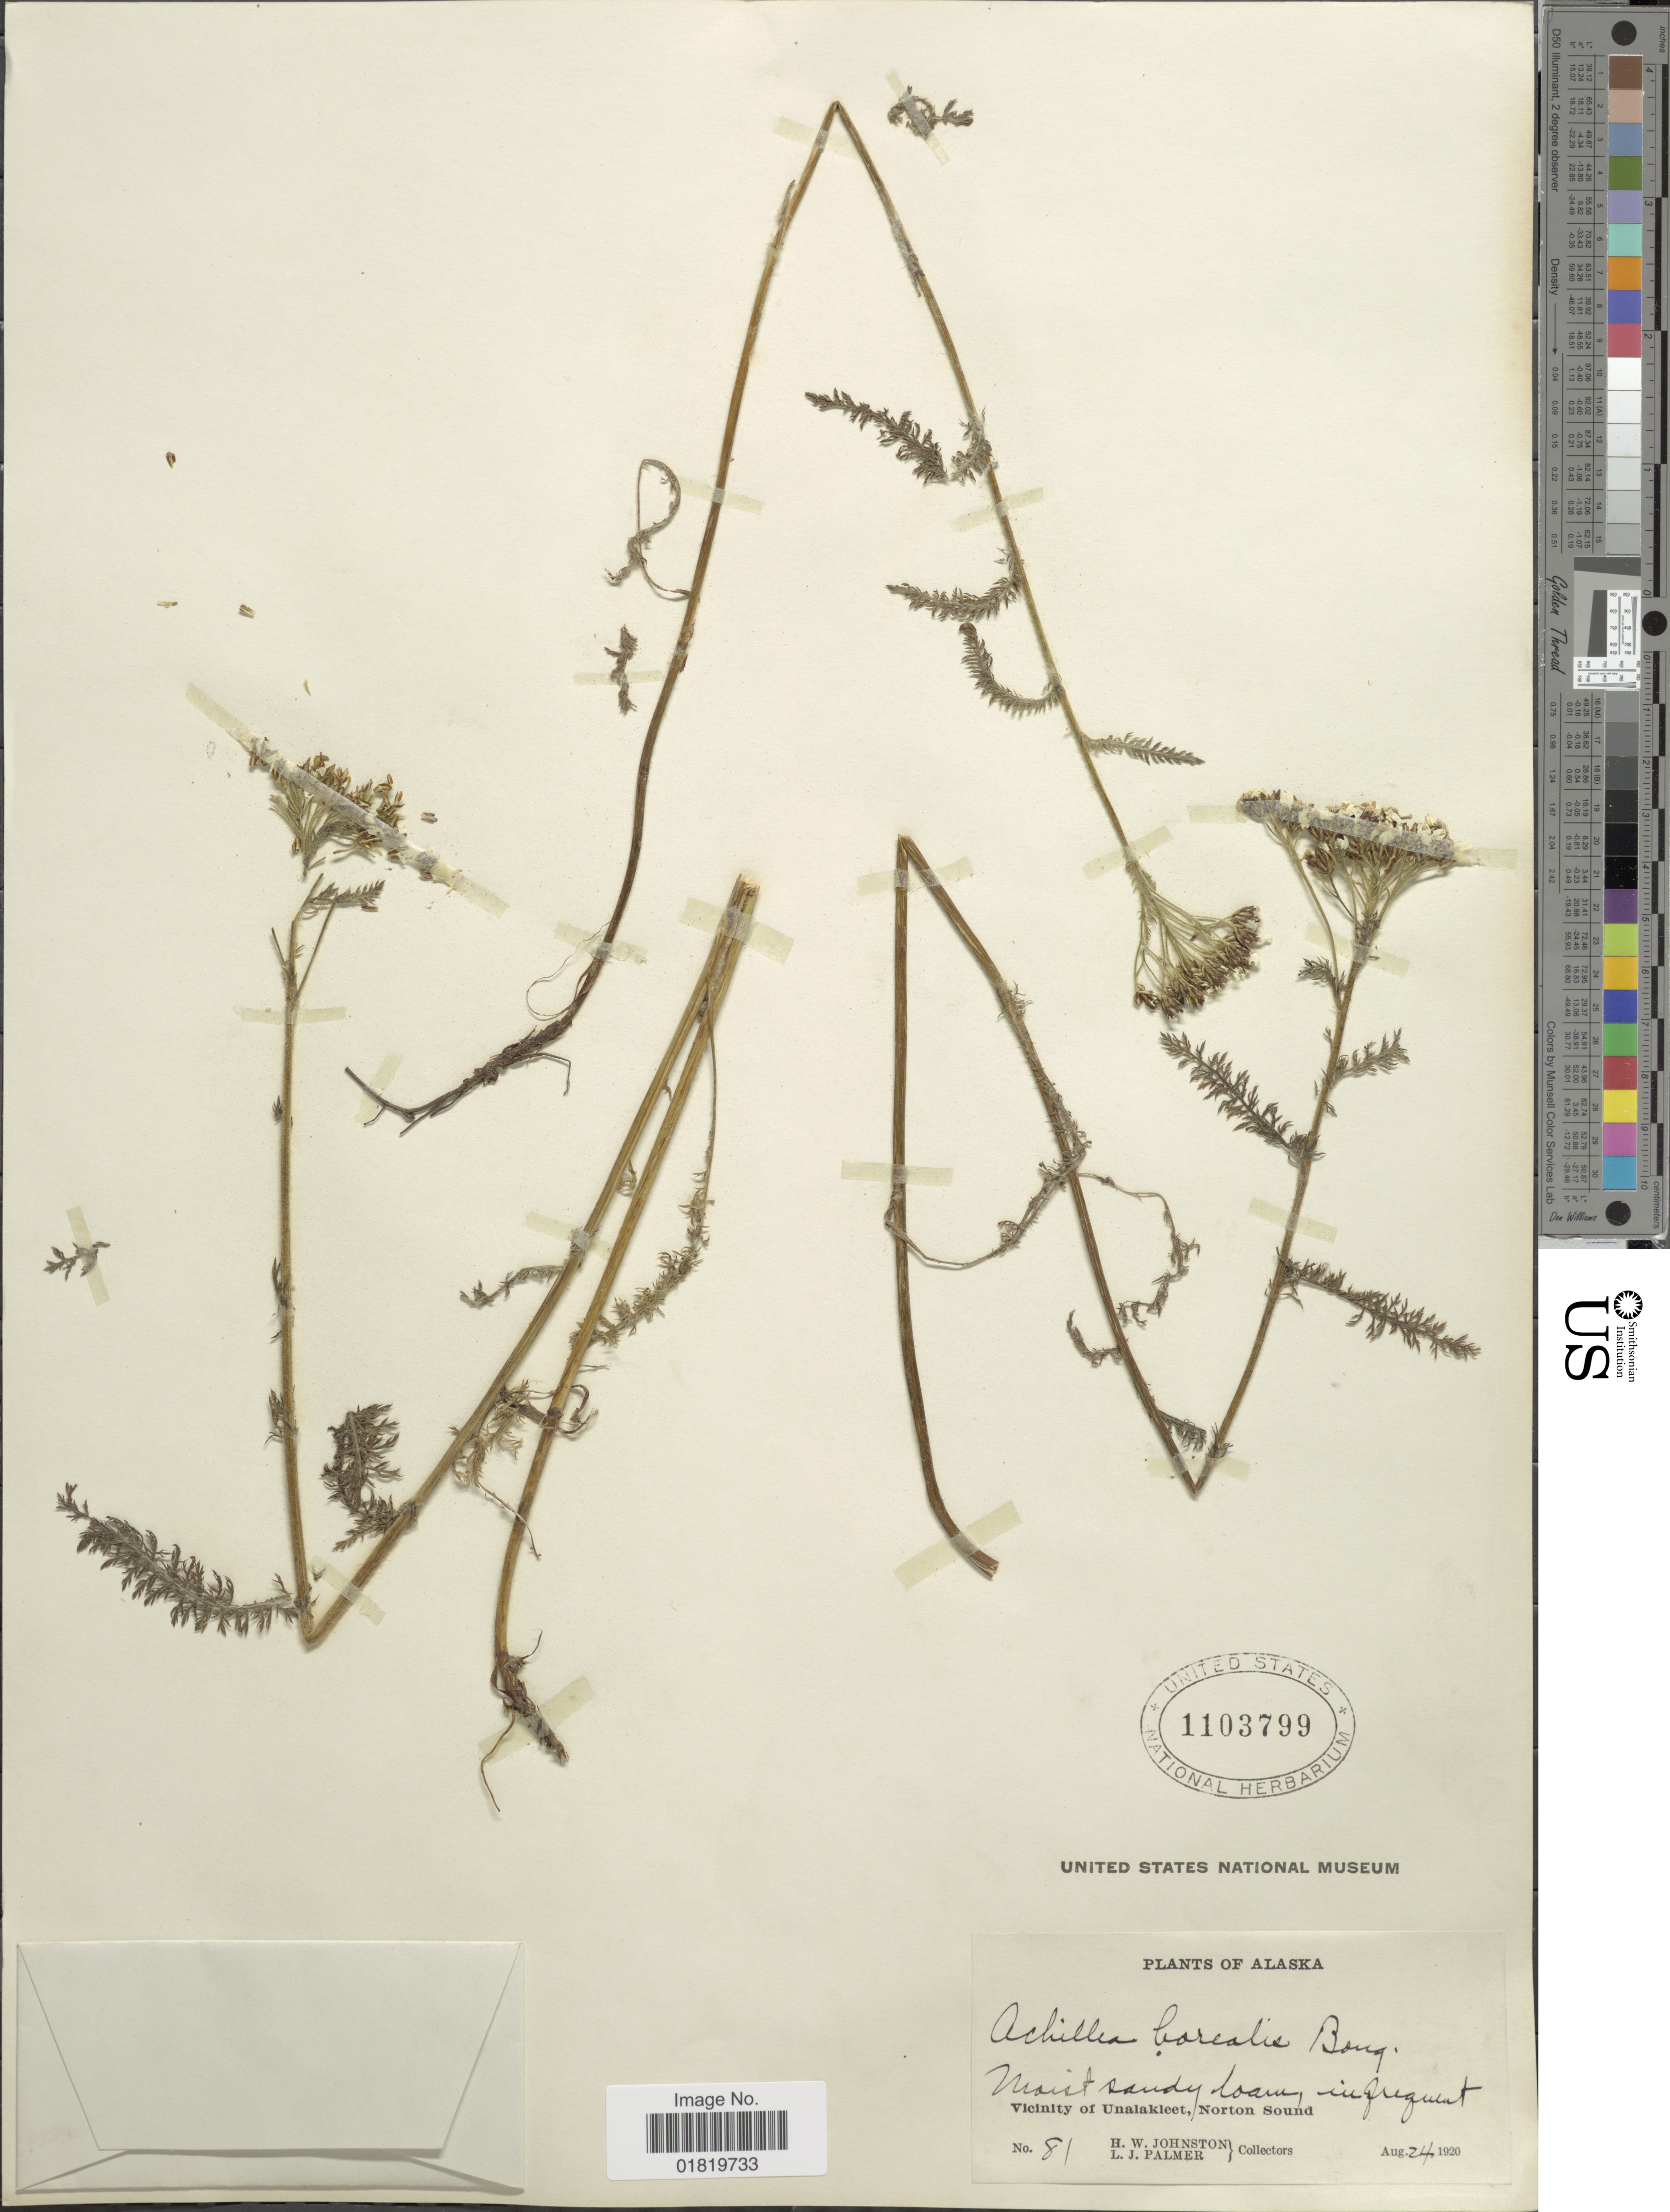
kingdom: Plantae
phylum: Tracheophyta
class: Magnoliopsida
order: Asterales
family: Asteraceae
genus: Achillea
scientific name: Achillea borealis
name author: Bong.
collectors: H. W. Johnston & L. J. Palmer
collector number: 81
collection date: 1920-08-24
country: United States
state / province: Alaska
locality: Vicinity of Unalakleet, Norton Sound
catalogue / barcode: US 1103799